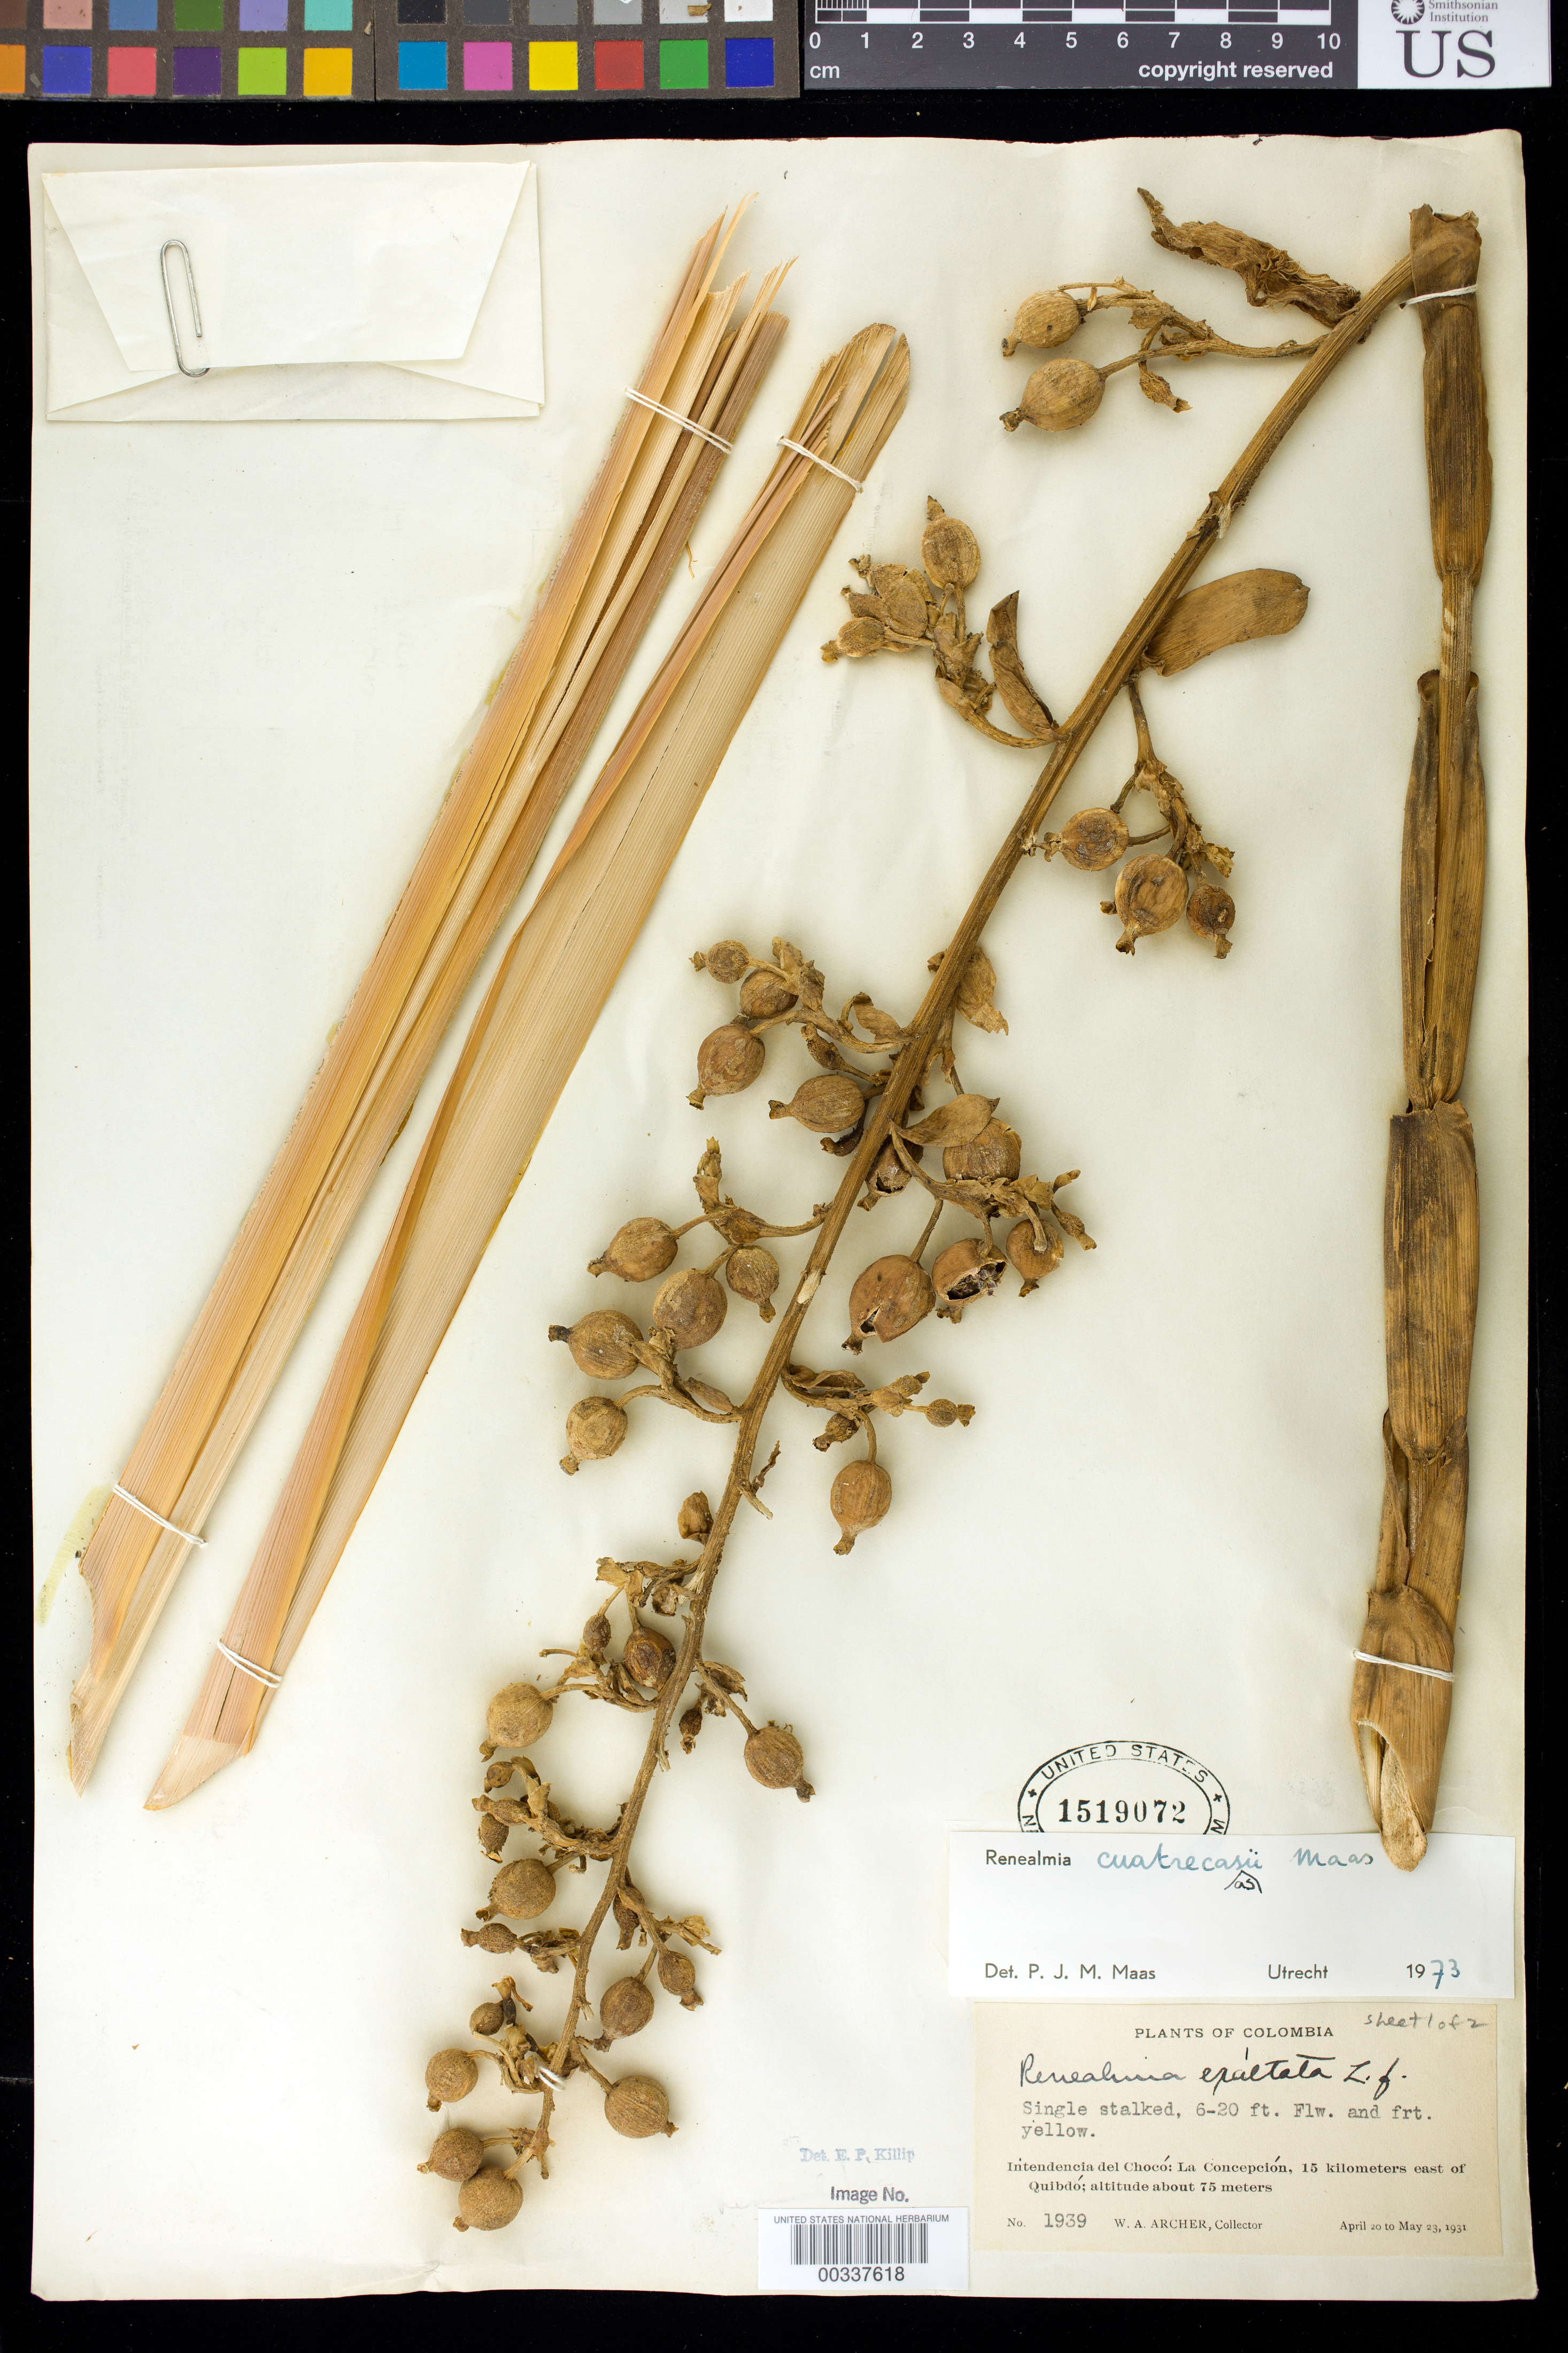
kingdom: Plantae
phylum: Tracheophyta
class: Liliopsida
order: Zingiberales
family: Zingiberaceae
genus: Renealmia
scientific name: Renealmia cuatrecasasii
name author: Maas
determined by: Maas, Paul J. M.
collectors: W. A. Archer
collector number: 1939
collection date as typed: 20 Apr 1931 to 23 May 1931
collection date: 1931-04-20/1931-05-23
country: Colombia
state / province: Chocó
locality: La Concepcion, 15 km E of Quibdo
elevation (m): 75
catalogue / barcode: US 1519072